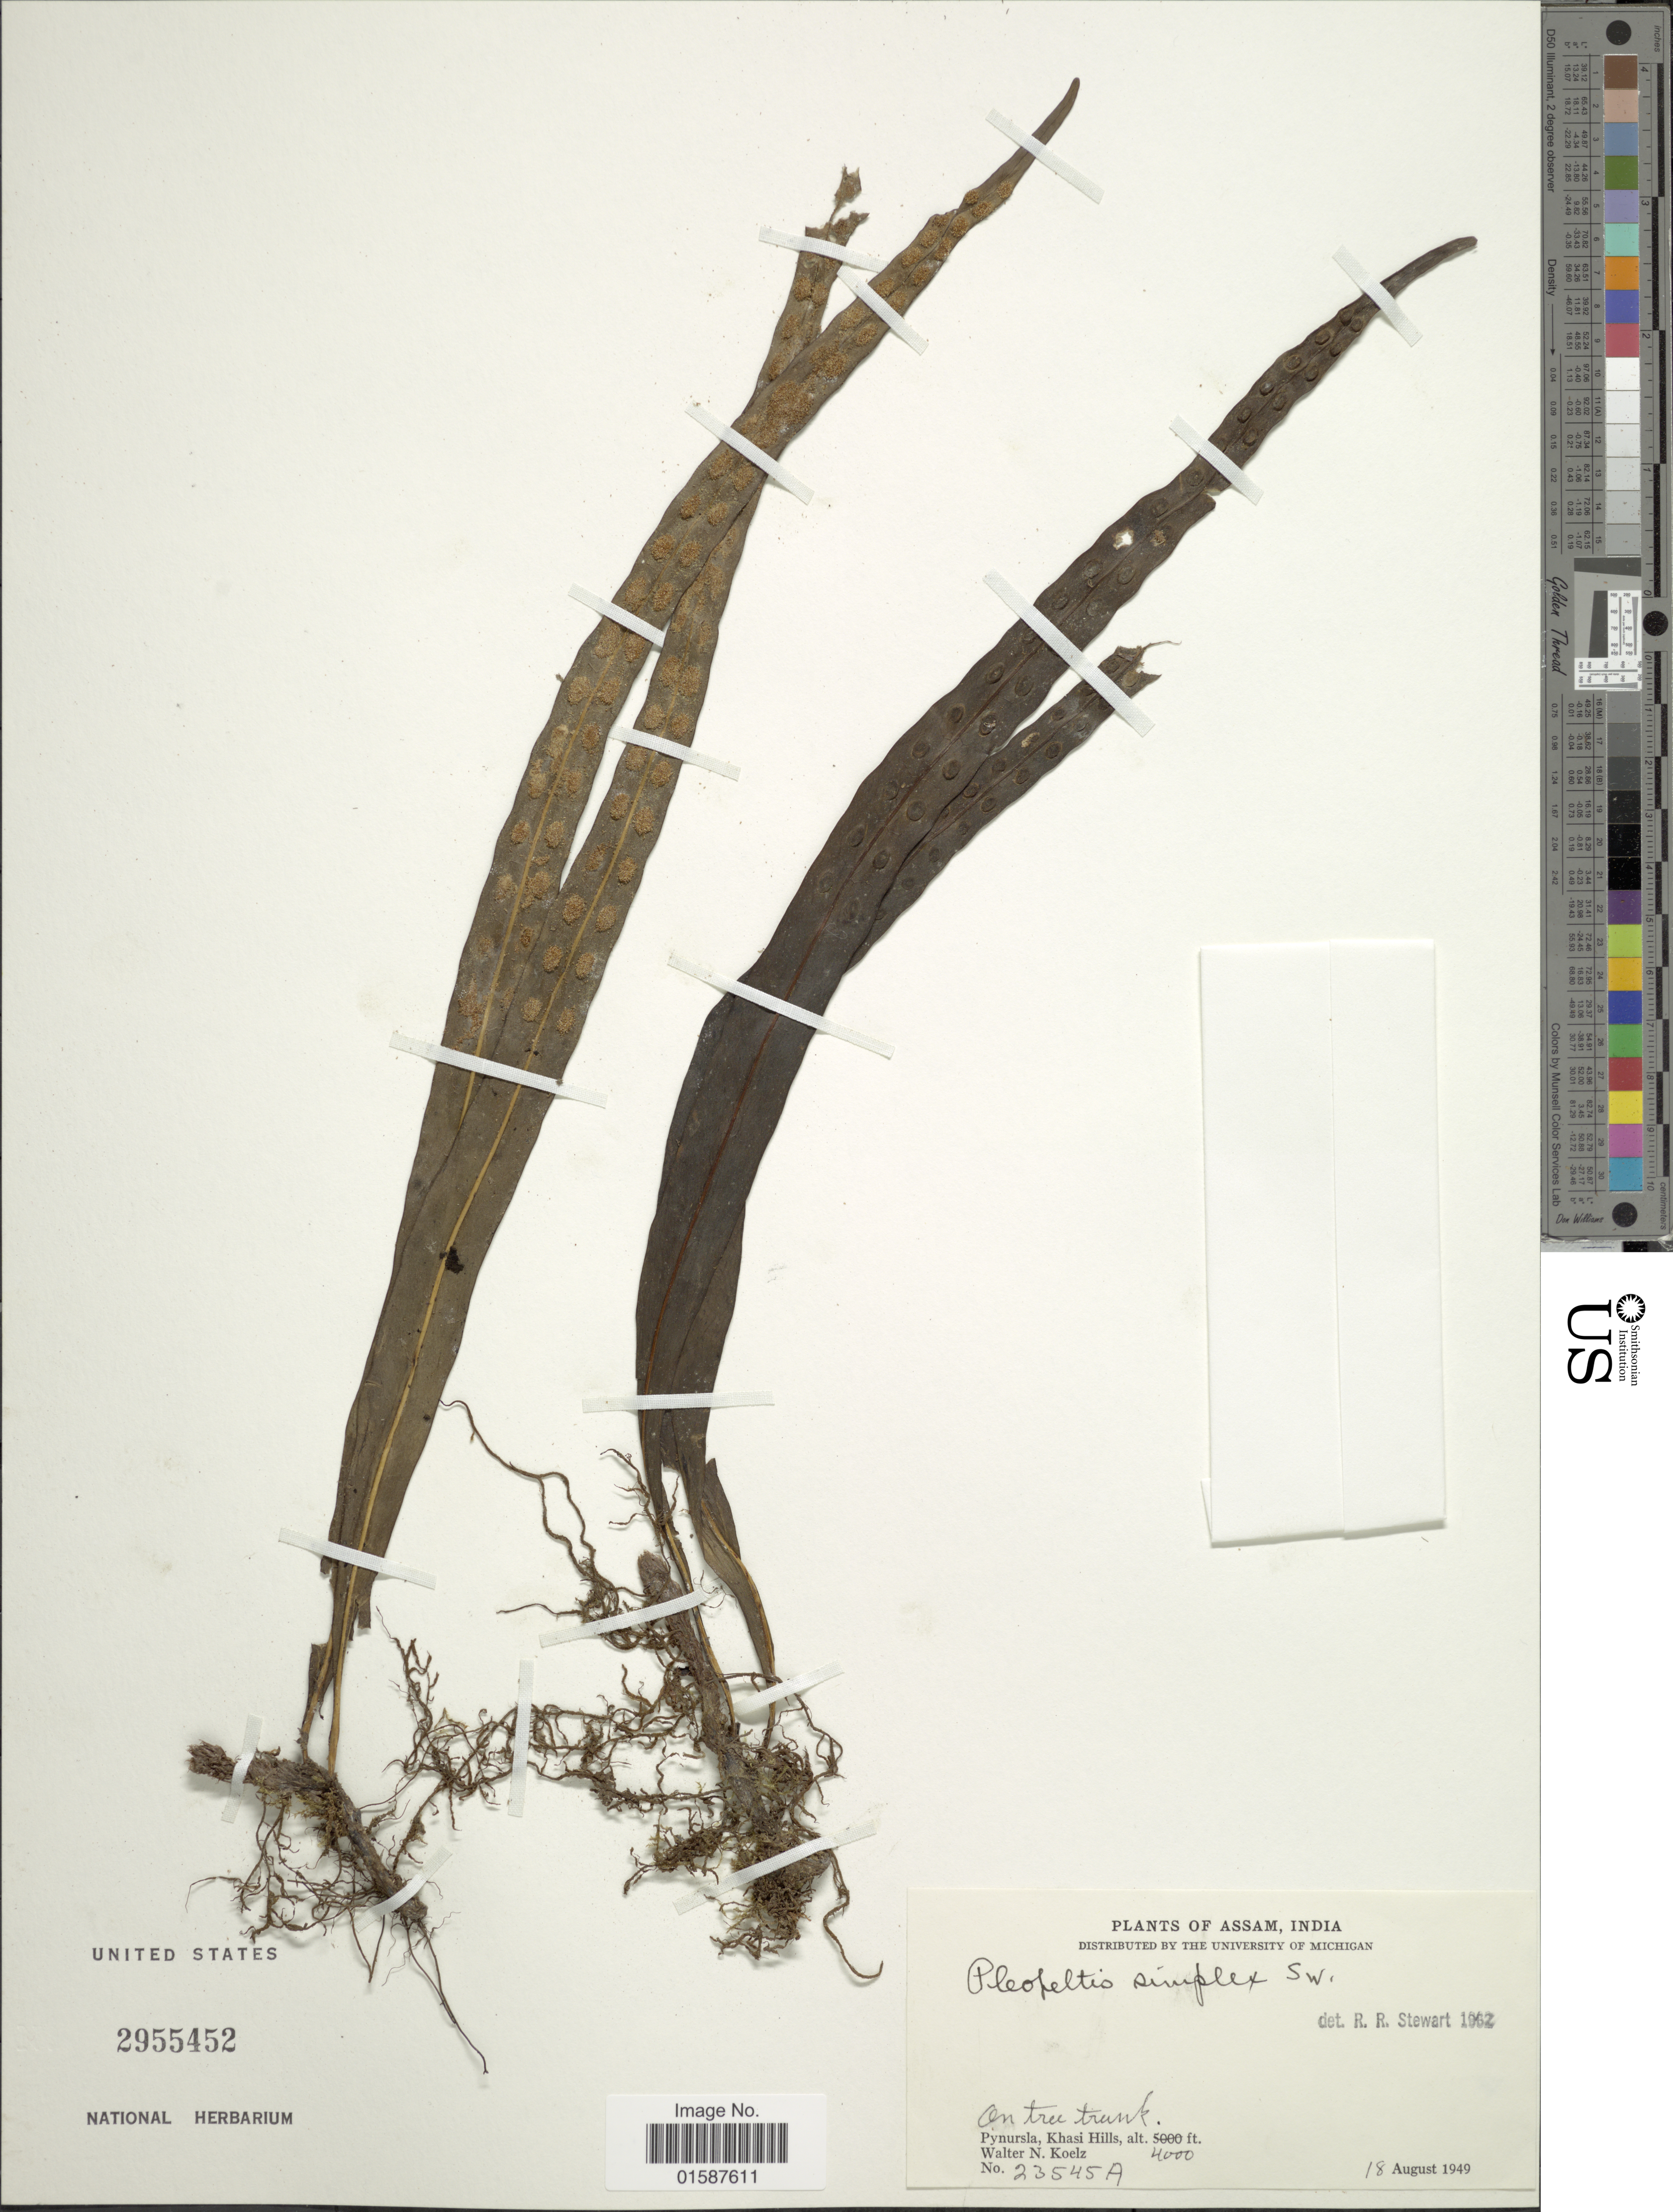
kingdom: Plantae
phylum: Tracheophyta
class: Polypodiopsida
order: Polypodiales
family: Polypodiaceae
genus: Lepisorus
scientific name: Lepisorus excavatus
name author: (Bory ex Willd.) Ching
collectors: W. N. Koelz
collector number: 23545A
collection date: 1949-08-18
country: India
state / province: Meghalaya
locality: Assam, Pynursla, Khasi Hills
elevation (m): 1219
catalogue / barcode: US 2955452